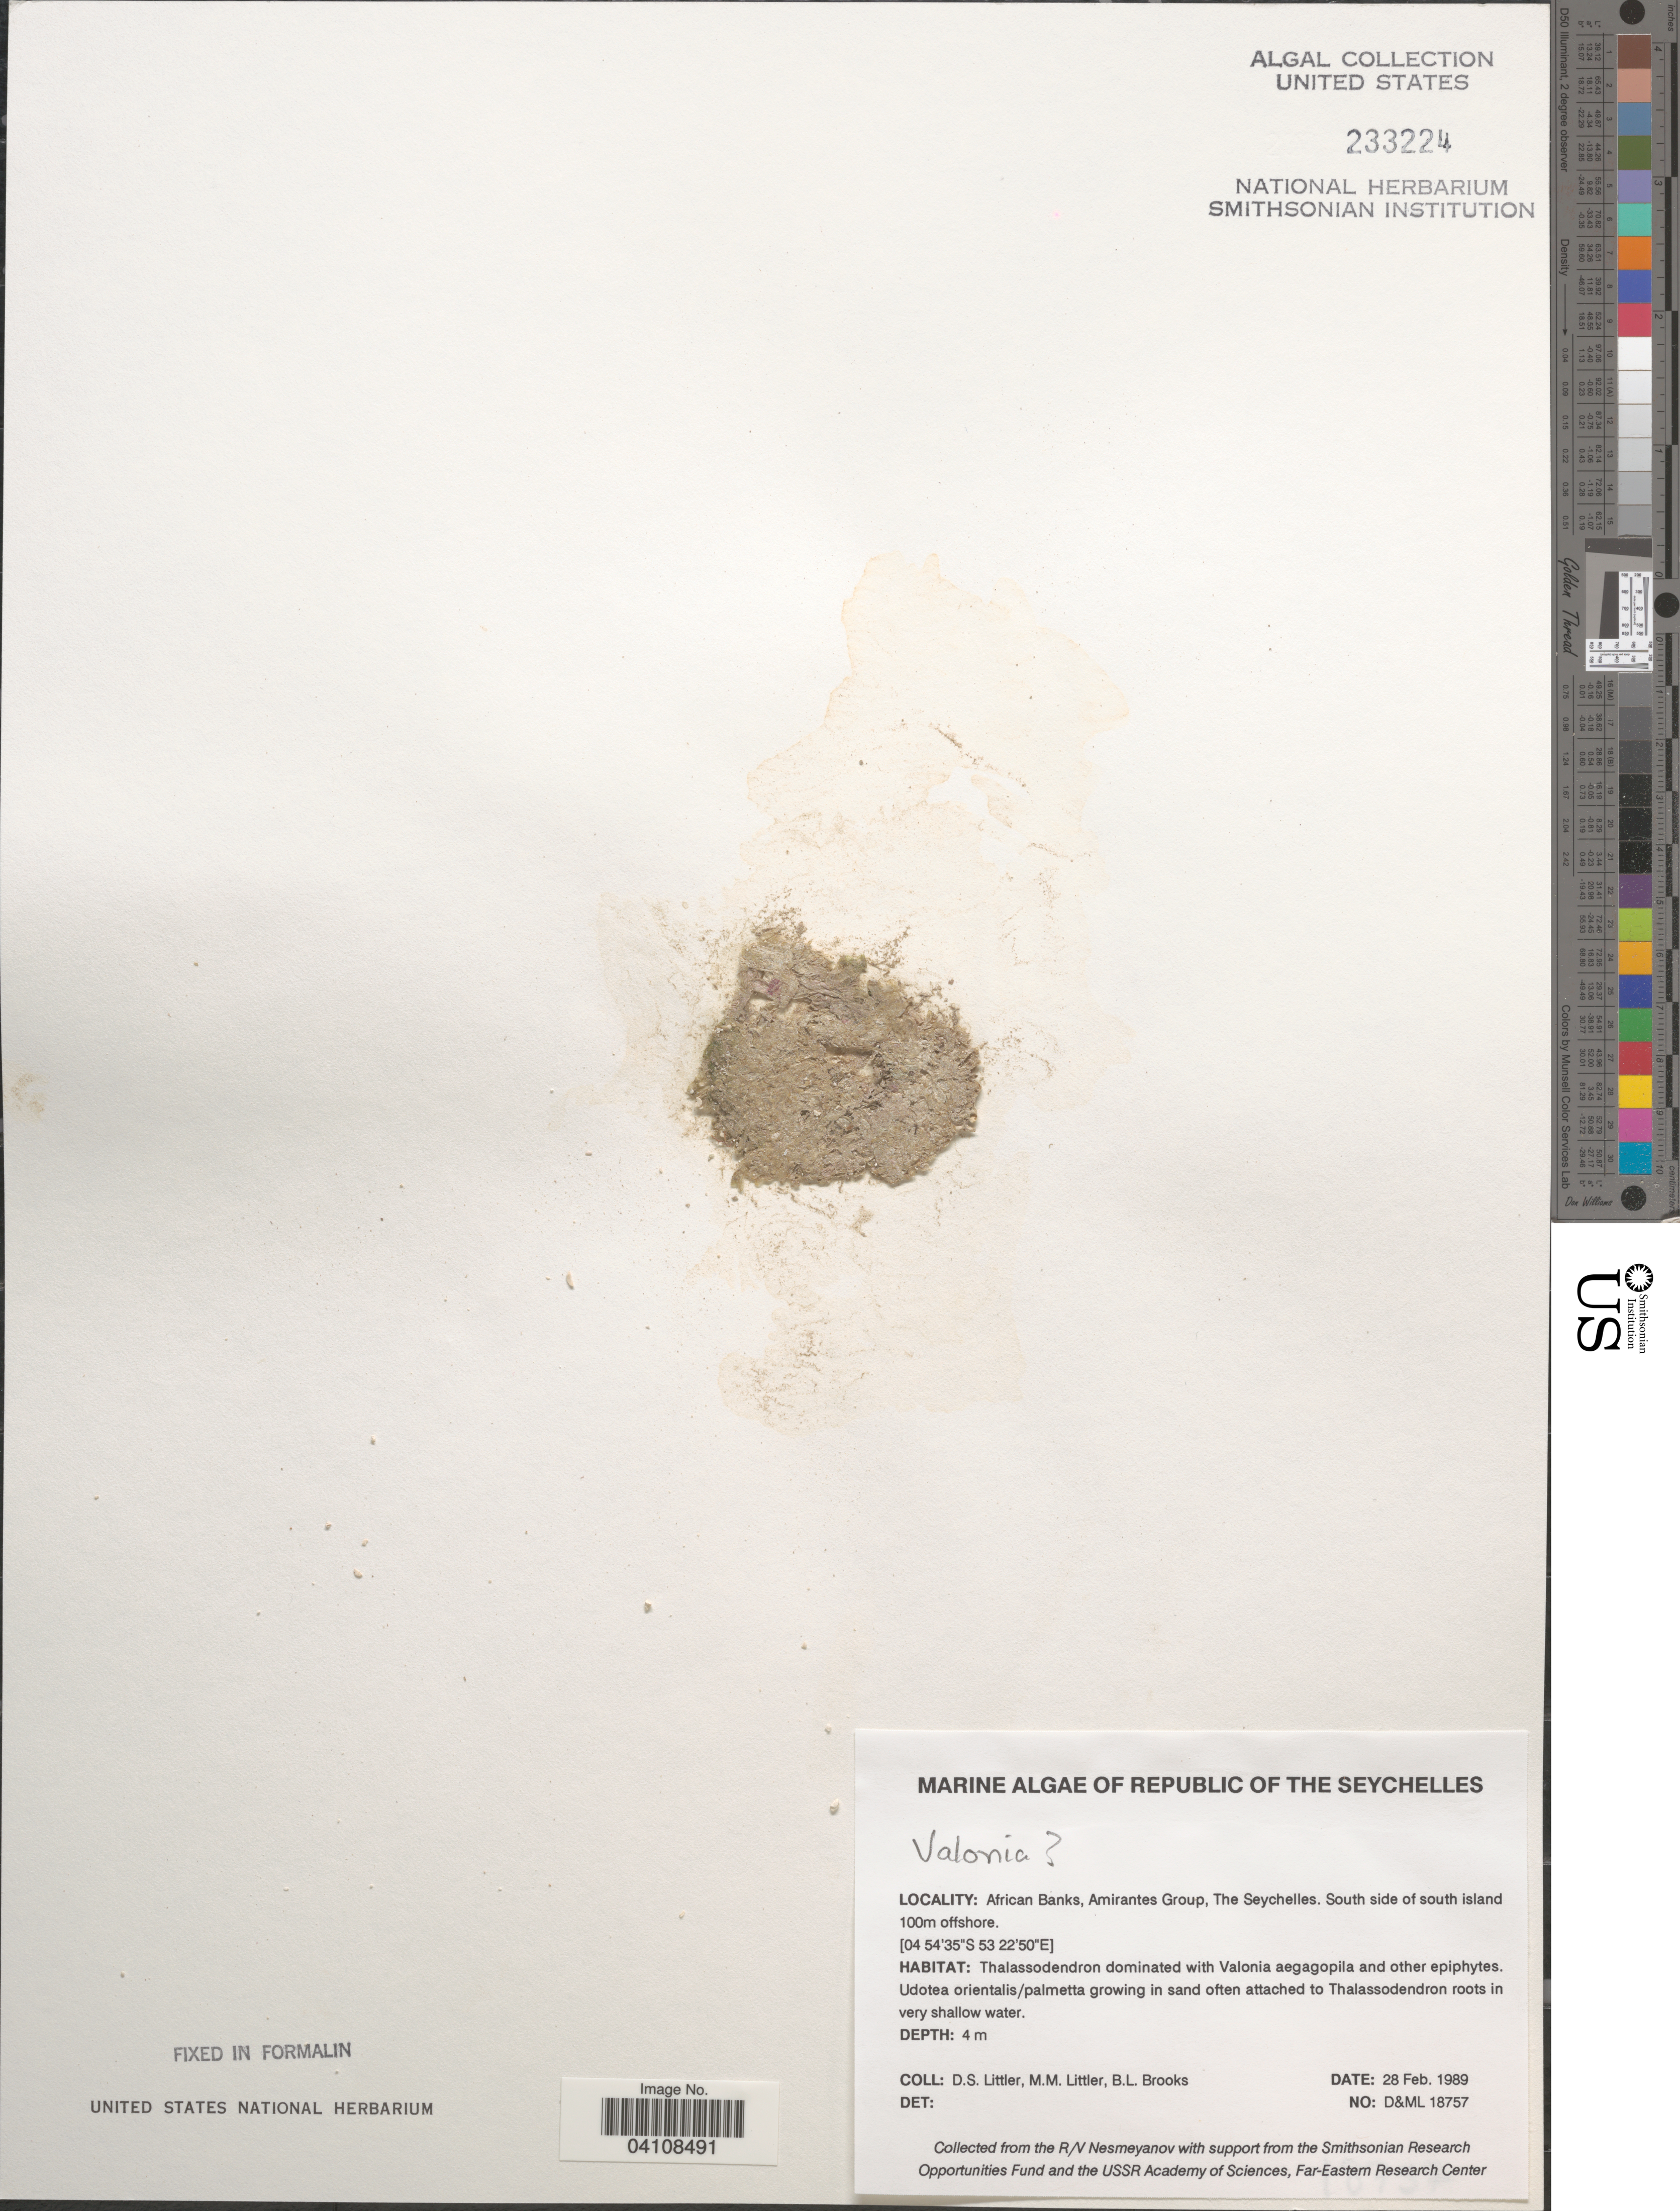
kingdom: Plantae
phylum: Chlorophyta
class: Ulvophyceae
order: Siphonocladales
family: Valoniaceae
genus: Valonia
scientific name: Valonia sp.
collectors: D. S. Littler & B. Brooks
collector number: D&ML18757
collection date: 1989-02-28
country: Seychelles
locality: Republic of The Seychelles. African Banks, Amirantes Group. South side of south island 100m offshore.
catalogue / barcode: US 233224